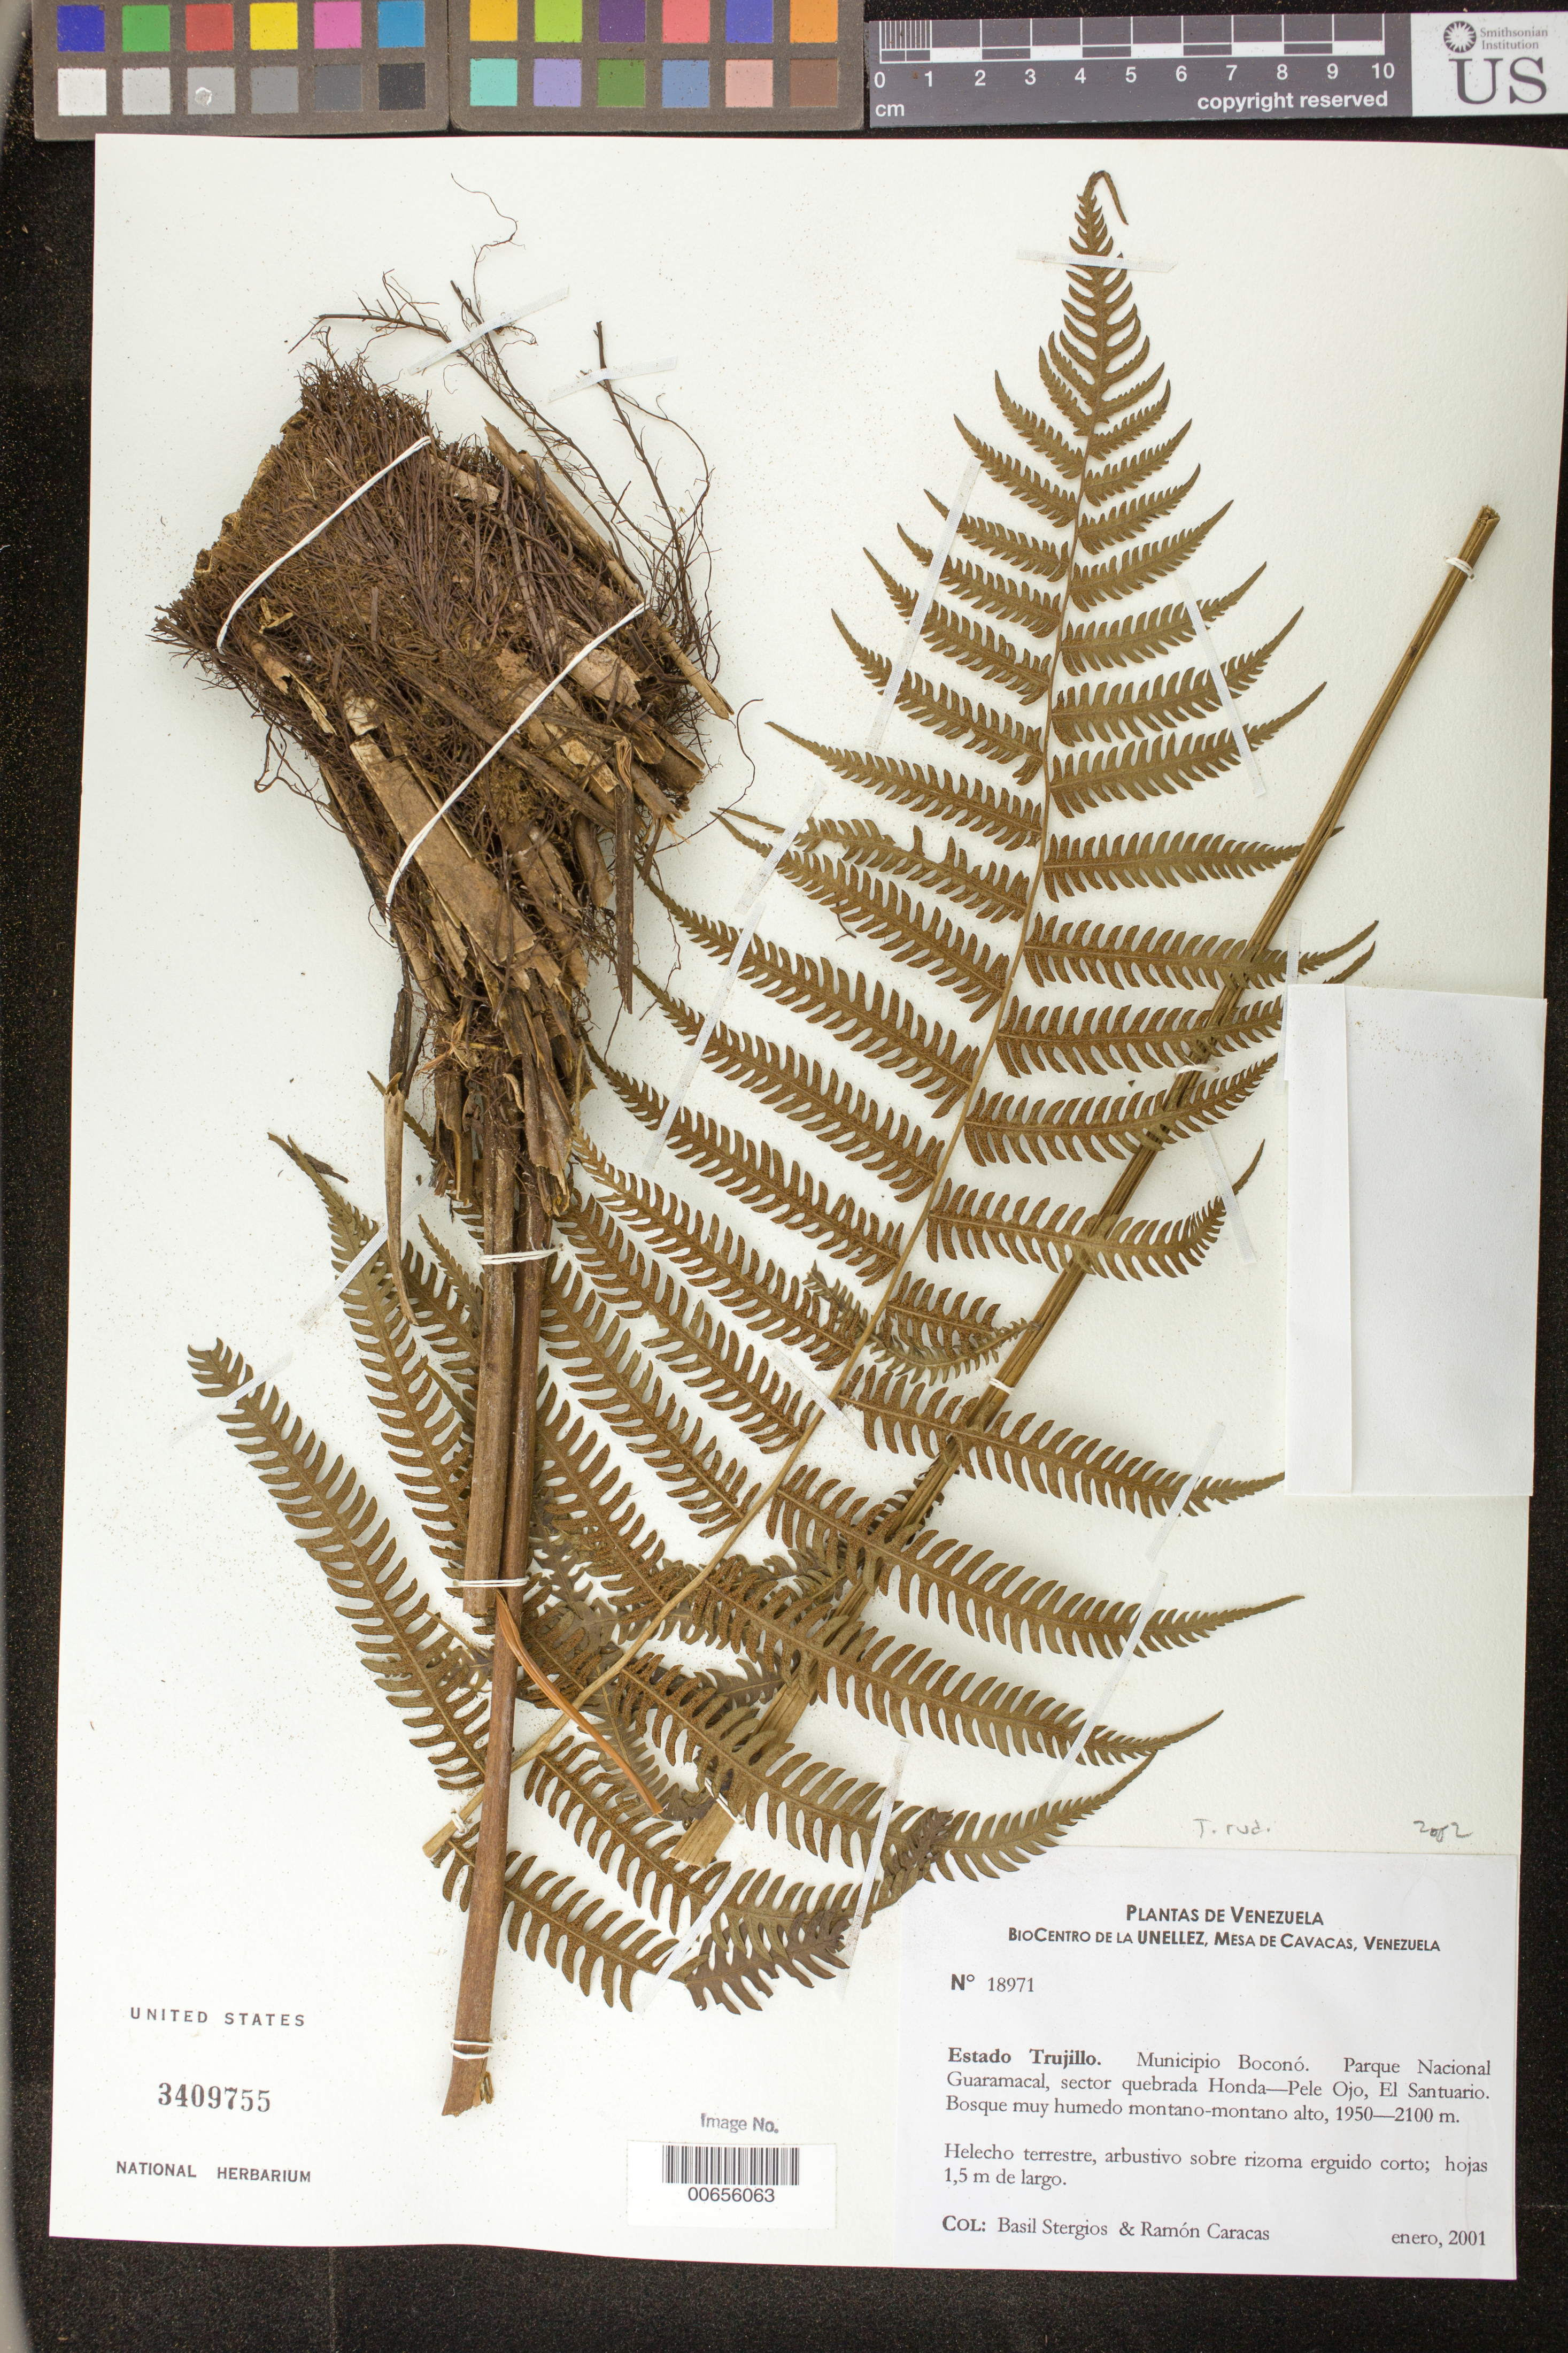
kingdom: Plantae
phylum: Tracheophyta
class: Polypodiopsida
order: Polypodiales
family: Thelypteridaceae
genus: Thelypteris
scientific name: Thelypteris rudis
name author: (Kuntze) Proctor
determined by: Smith, Alan R., (UC)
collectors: B. G. Stergios & R. Caracas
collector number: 18971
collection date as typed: Jan 2001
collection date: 2001-01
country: Venezuela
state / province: Trujillo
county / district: Boconó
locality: Parque Nacional Guaramacal, sector quebrada Honda-Pele Ojo, El Santuario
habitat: Bosque muy húmedo montano-montano alto.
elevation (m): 1950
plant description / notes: PORT, UC, US, VEN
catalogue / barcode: US 3409755